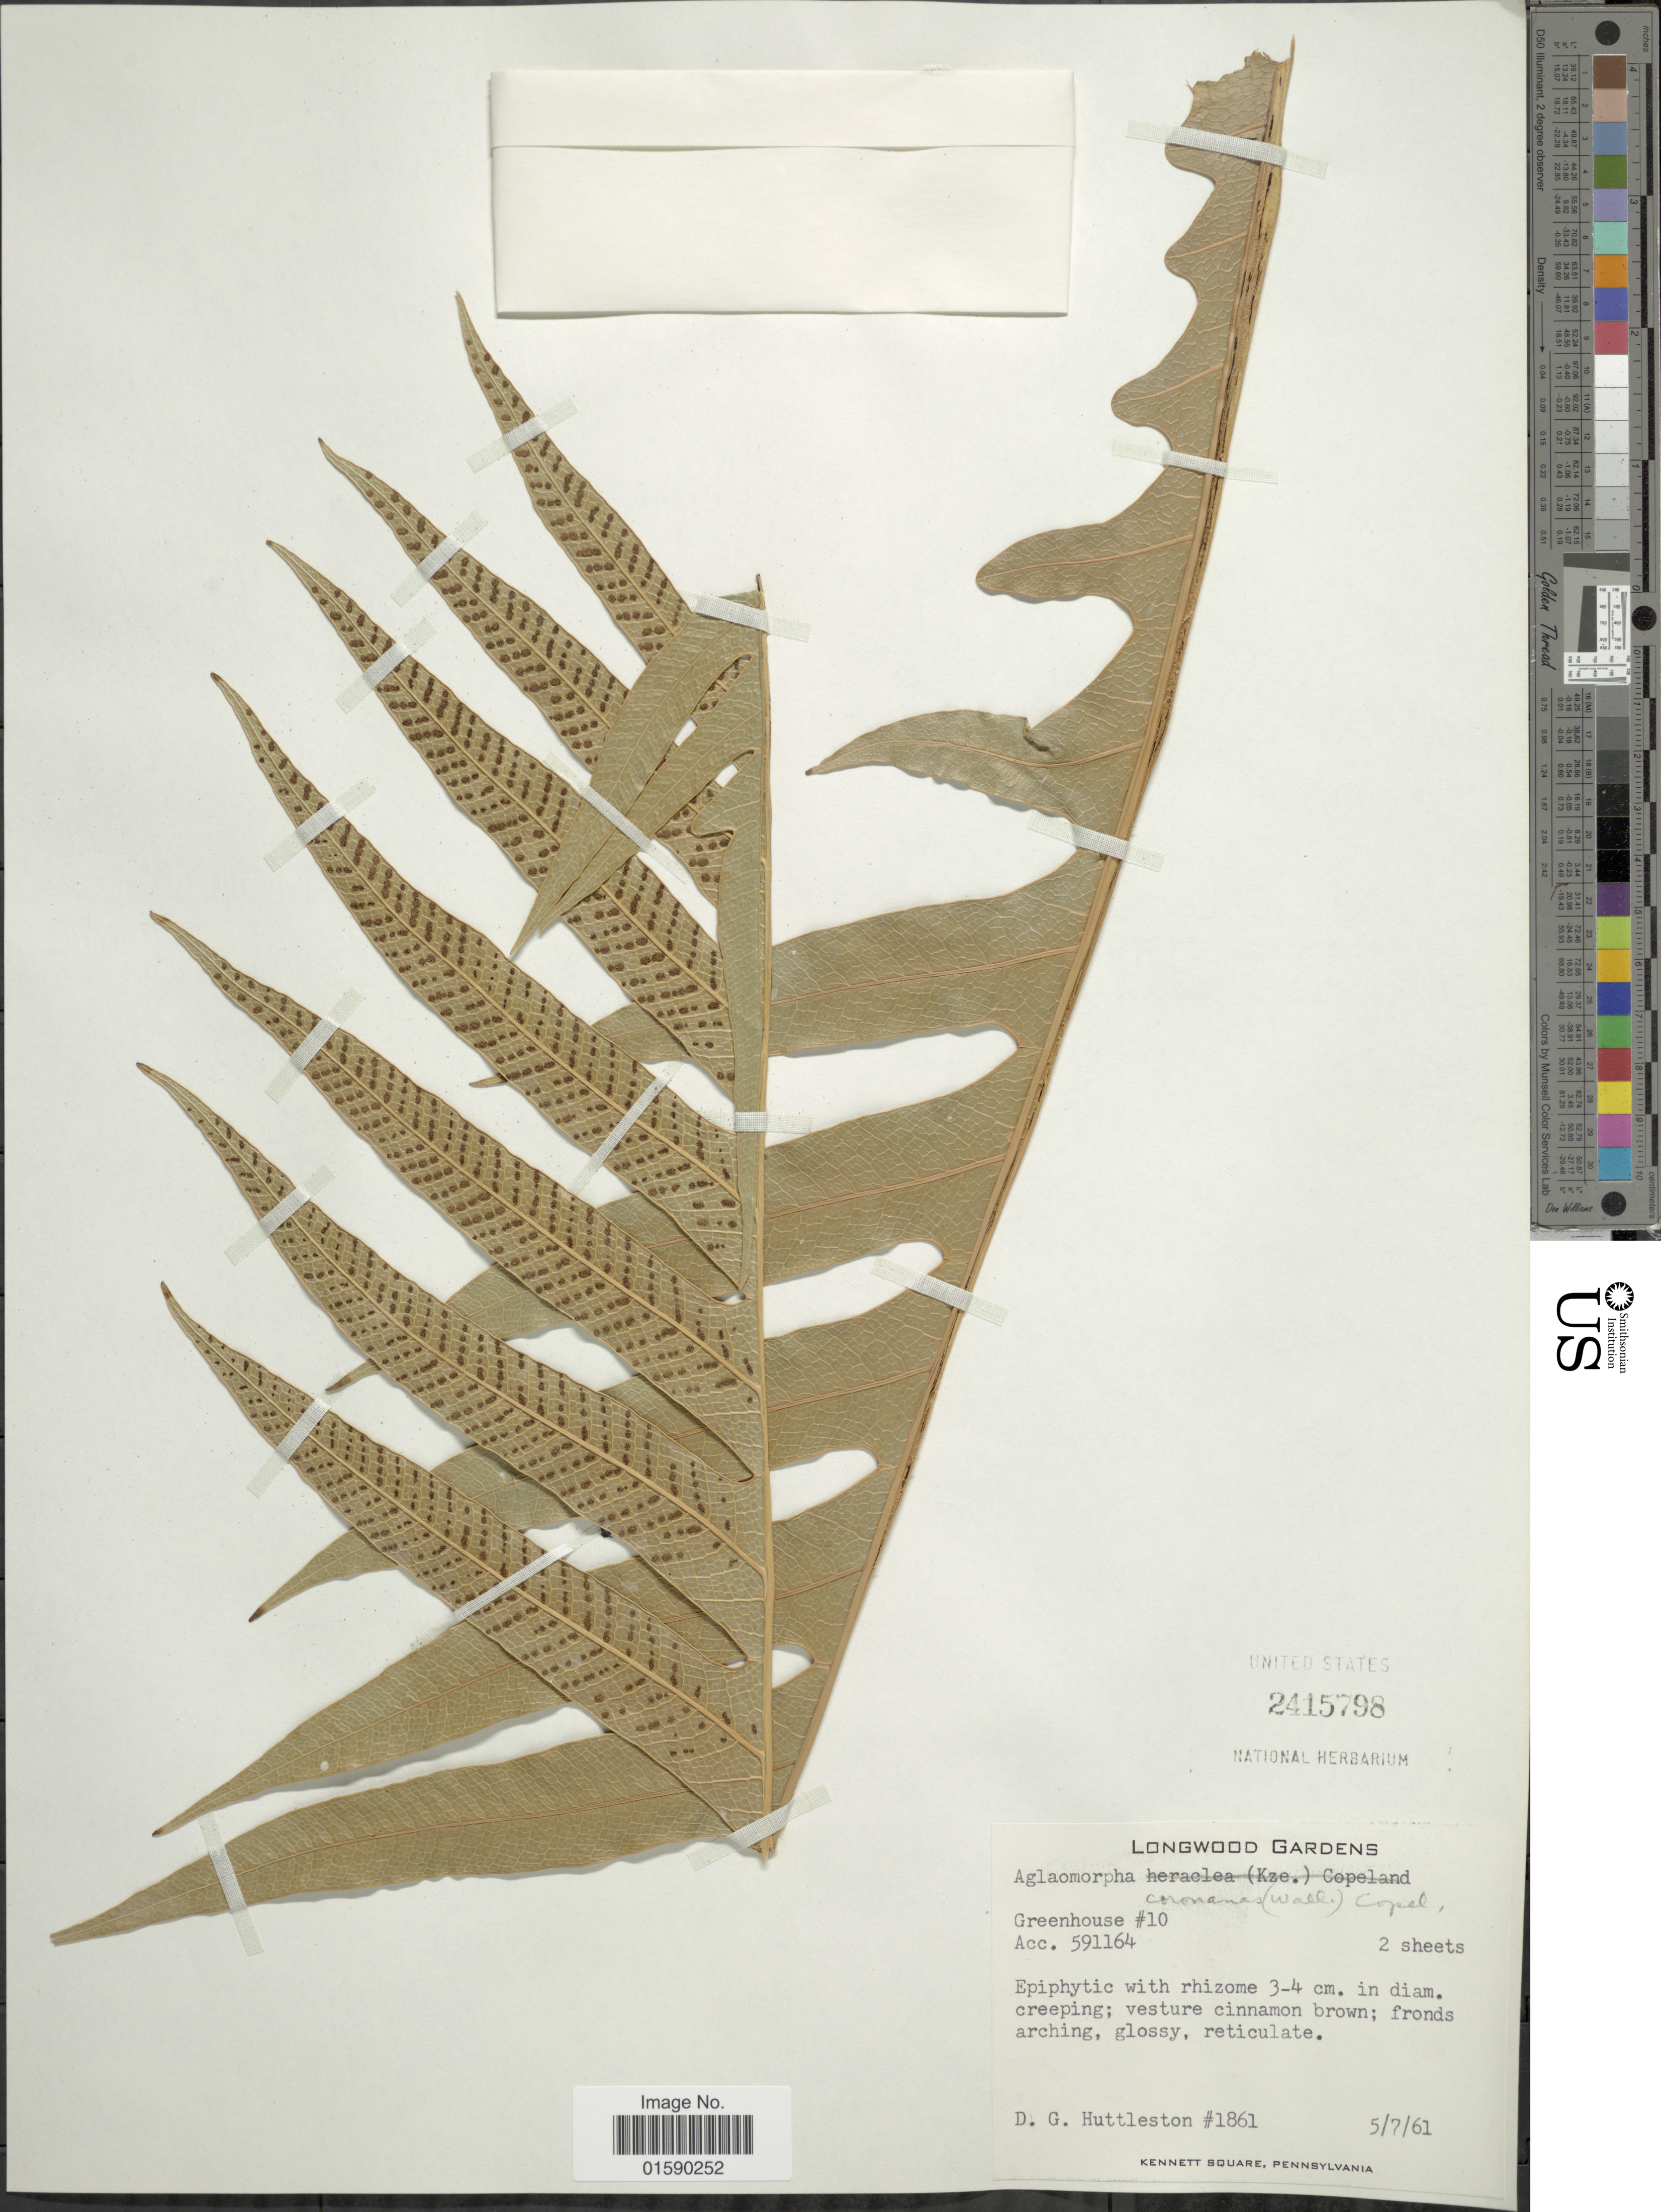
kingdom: Plantae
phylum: Tracheophyta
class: Polypodiopsida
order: Polypodiales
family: Polypodiaceae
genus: Aglaomorpha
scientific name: Aglaomorpha coronans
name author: (Wall. ex Mett.) Copel.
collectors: D. G. Huttleston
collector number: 1861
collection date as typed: Transcribed d/m/y: 5/7/61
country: United States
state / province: Pennsylvania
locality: Longwood Gardens, Greenhouse #10.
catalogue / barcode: US 2415798